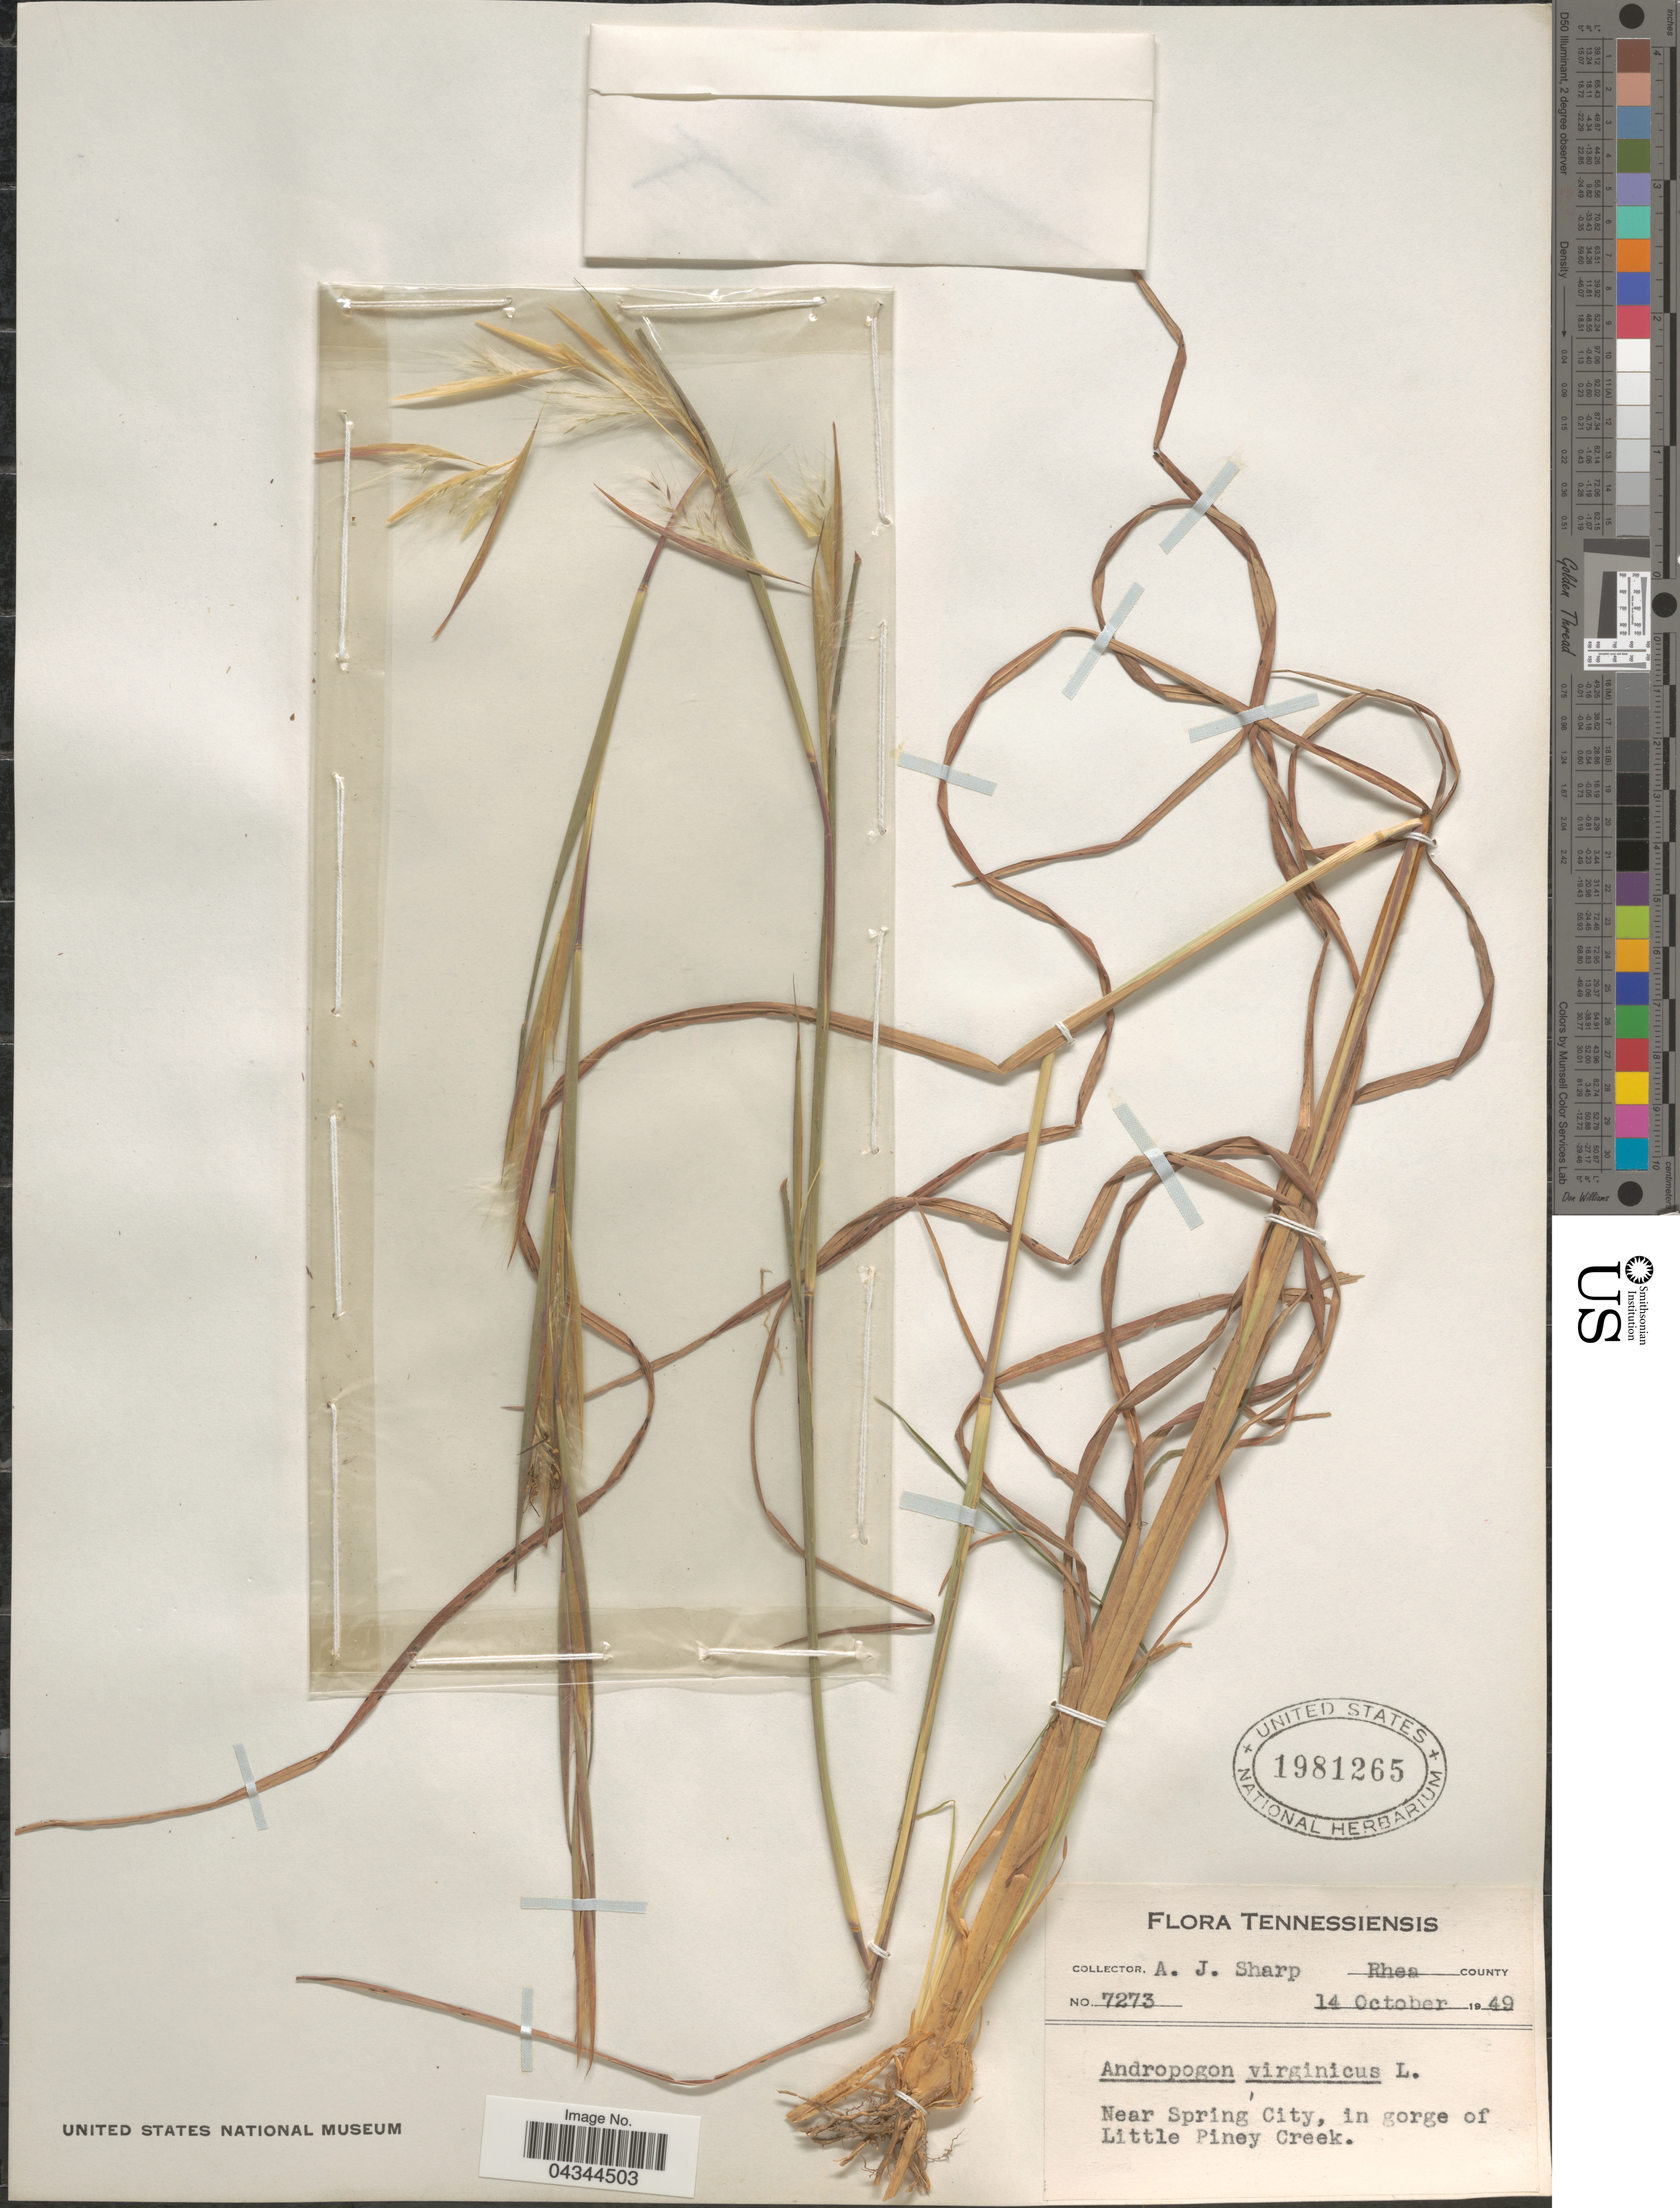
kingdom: Plantae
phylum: Tracheophyta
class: Liliopsida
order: Poales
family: Poaceae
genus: Andropogon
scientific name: Andropogon virginicus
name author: L.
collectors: A. J. Sharp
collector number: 7273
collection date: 1949-10-14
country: United States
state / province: Tennessee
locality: Tennessiensis. Rhea County. Near Spring City, in gorge of Little Piney Creek.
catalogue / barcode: US 1981265